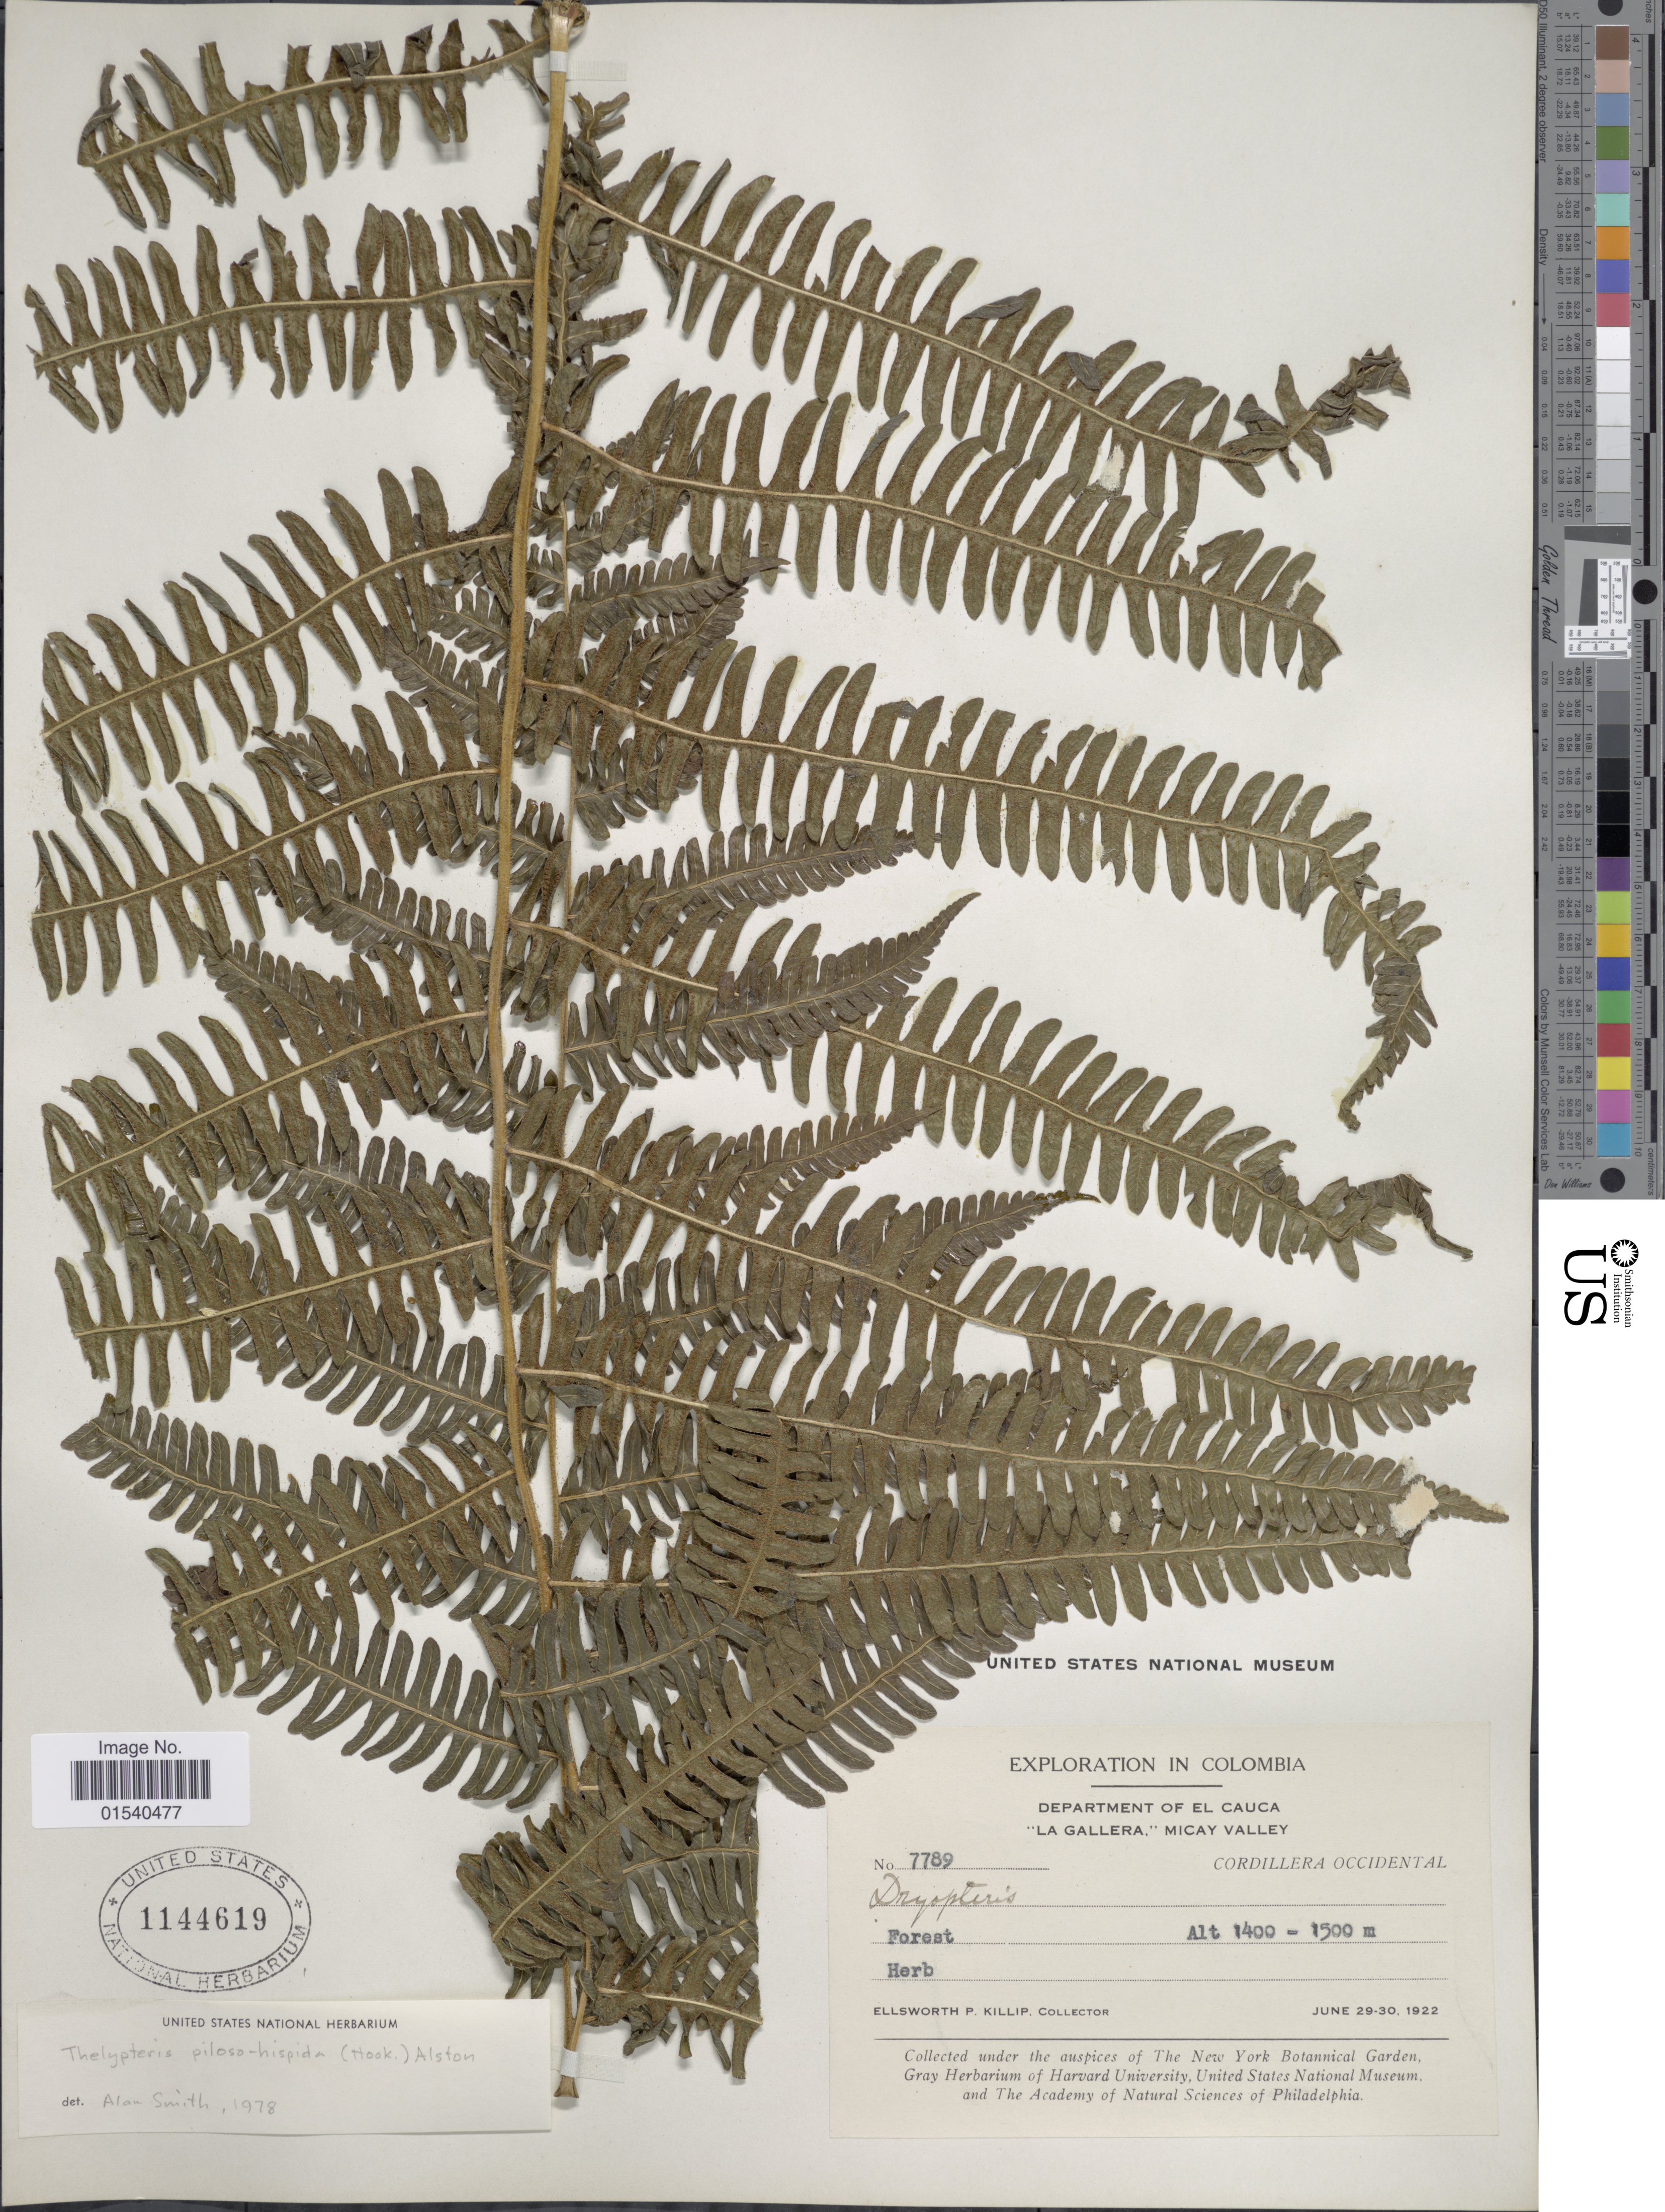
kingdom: Plantae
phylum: Tracheophyta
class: Polypodiopsida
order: Polypodiales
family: Thelypteridaceae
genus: Amauropelta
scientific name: Amauropelta pilosohispida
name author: (Hook.) A.R. Sm.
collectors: E. P. Killip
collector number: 7789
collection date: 1922-06-29/1922-06-30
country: Colombia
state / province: Cauca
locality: Department of El Cauca 'La Galera', Micay Valley, Cordillera Occidental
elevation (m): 1400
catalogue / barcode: US 1144619